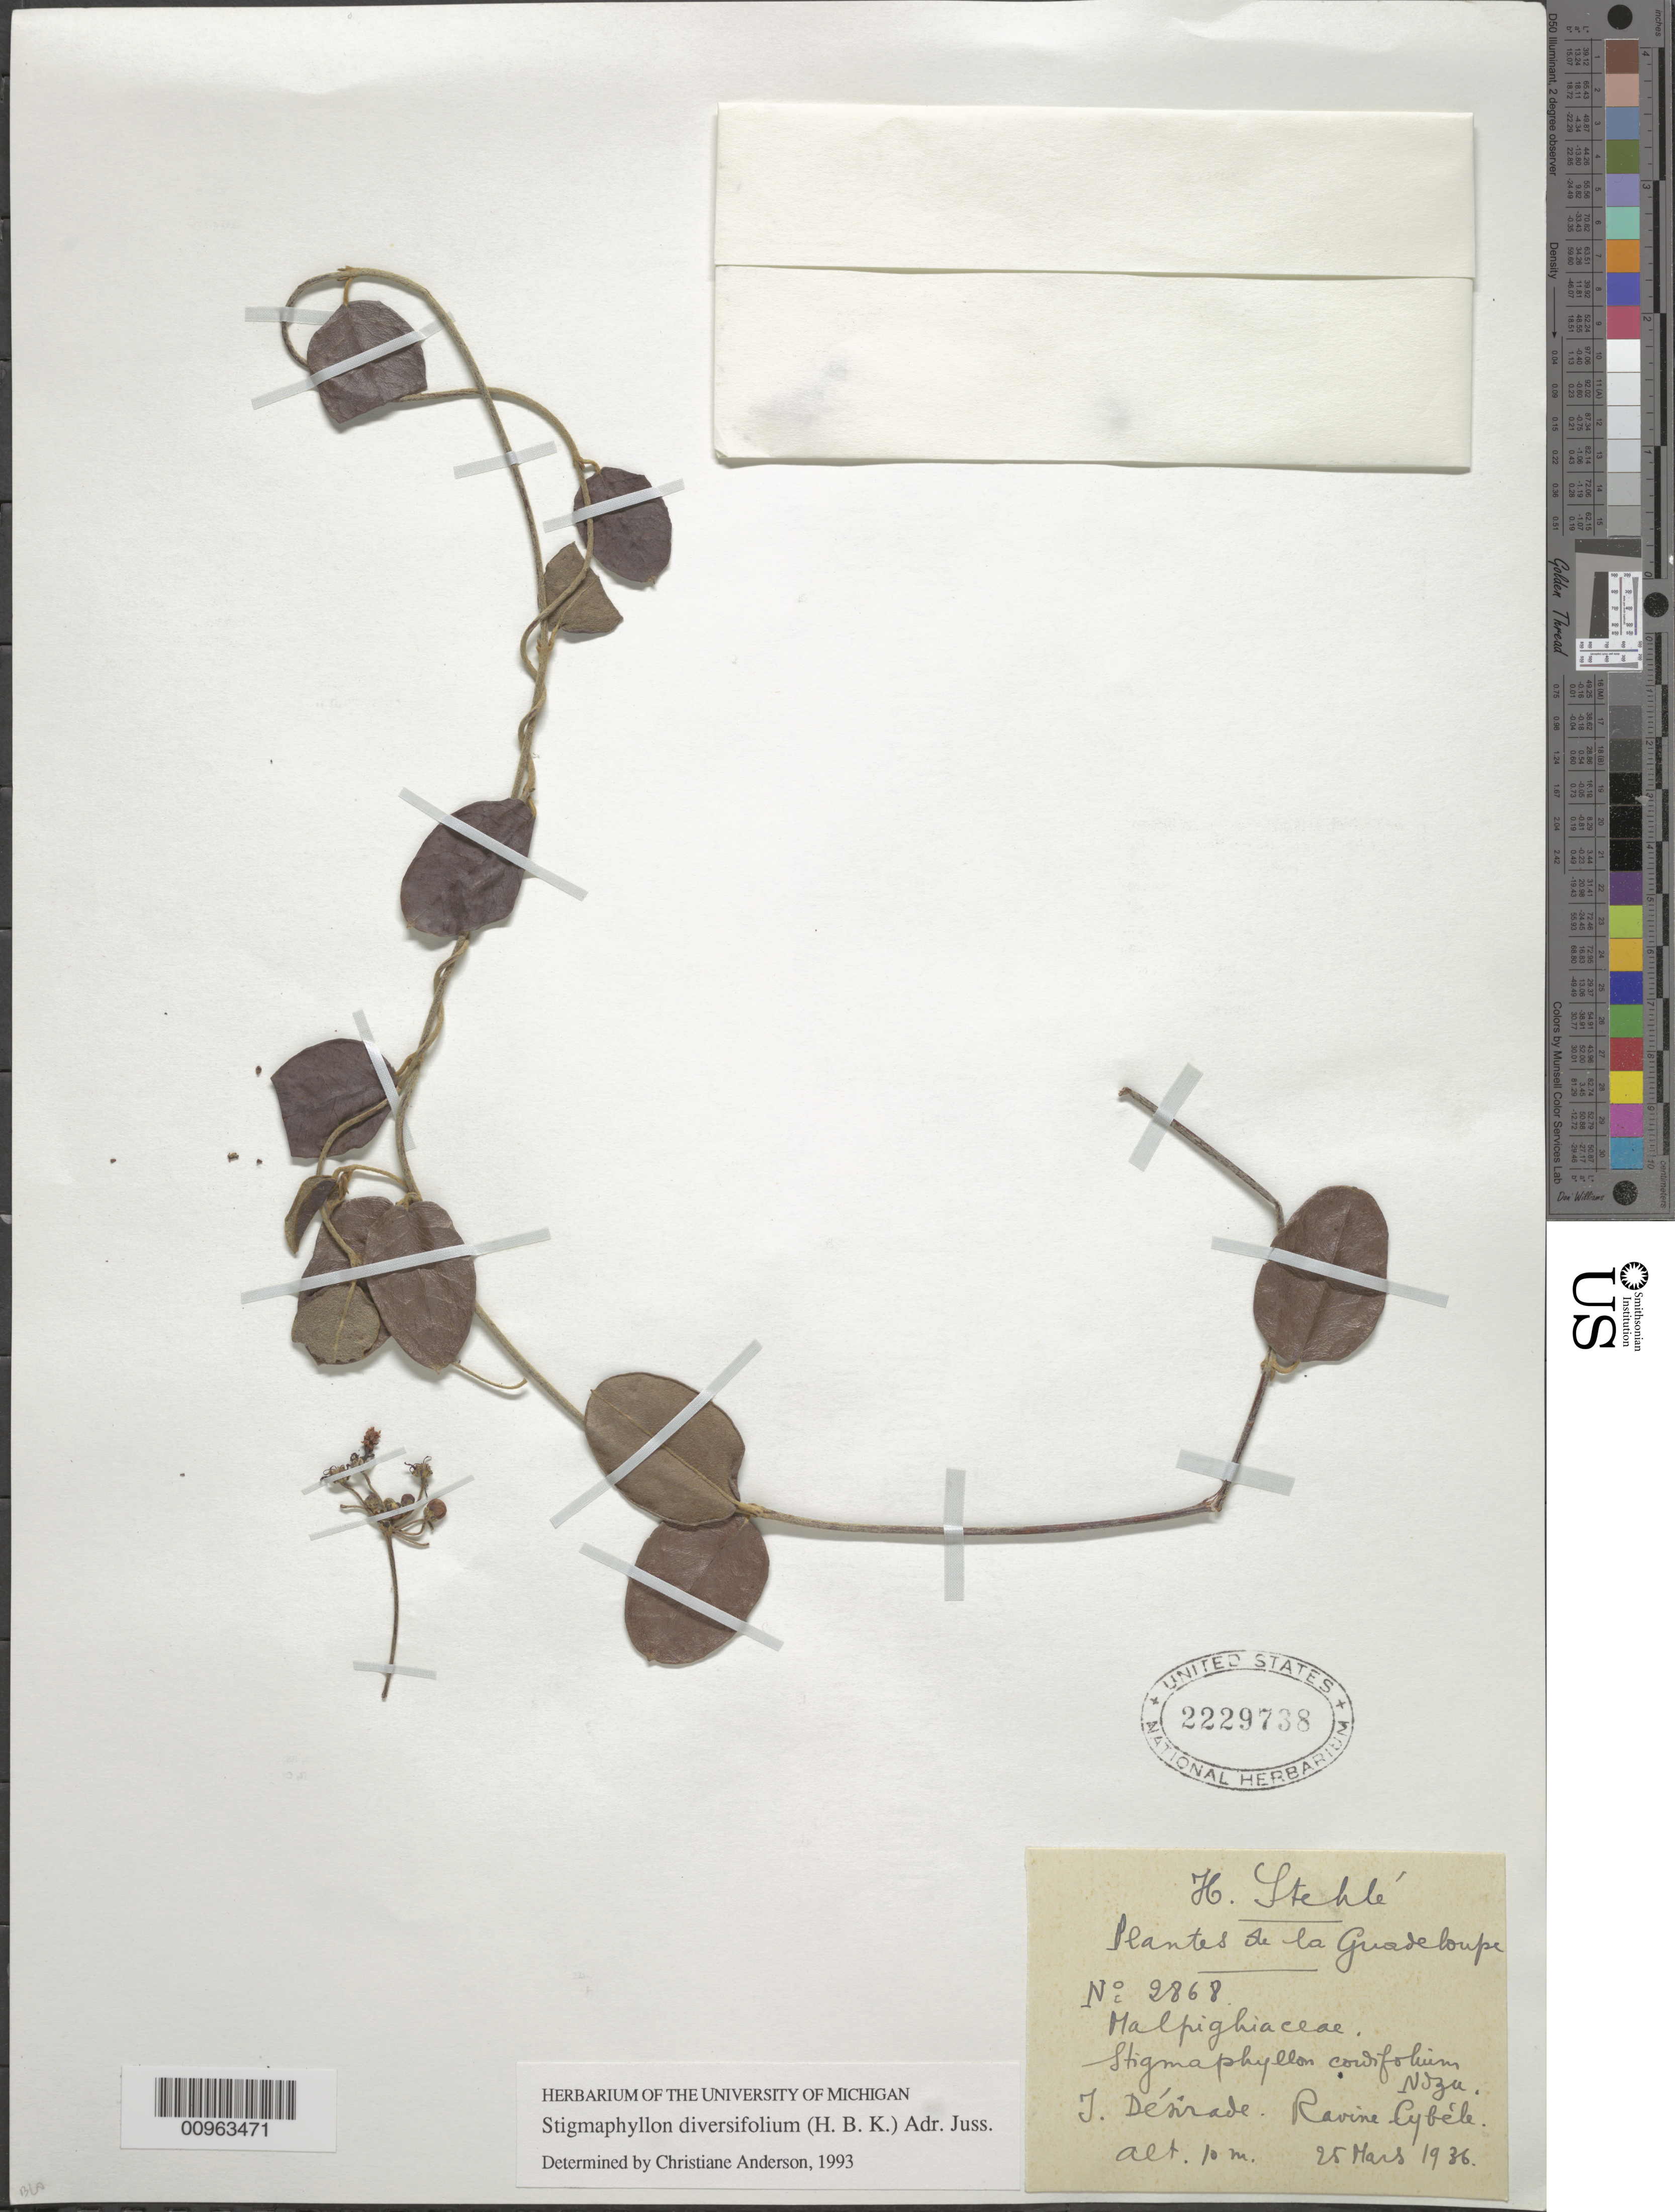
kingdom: Plantae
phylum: Tracheophyta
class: Magnoliopsida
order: Malpighiales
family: Malpighiaceae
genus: Stigmaphyllon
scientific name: Stigmaphyllon diversifolium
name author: (Kunth) A. Juss.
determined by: Anderson, C.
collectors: H. Stehlé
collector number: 2868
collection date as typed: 25 Mar 1936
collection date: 1936-03-25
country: Guadeloupe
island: La Désirade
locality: Ravine Cybéle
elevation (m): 10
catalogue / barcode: US 2229738